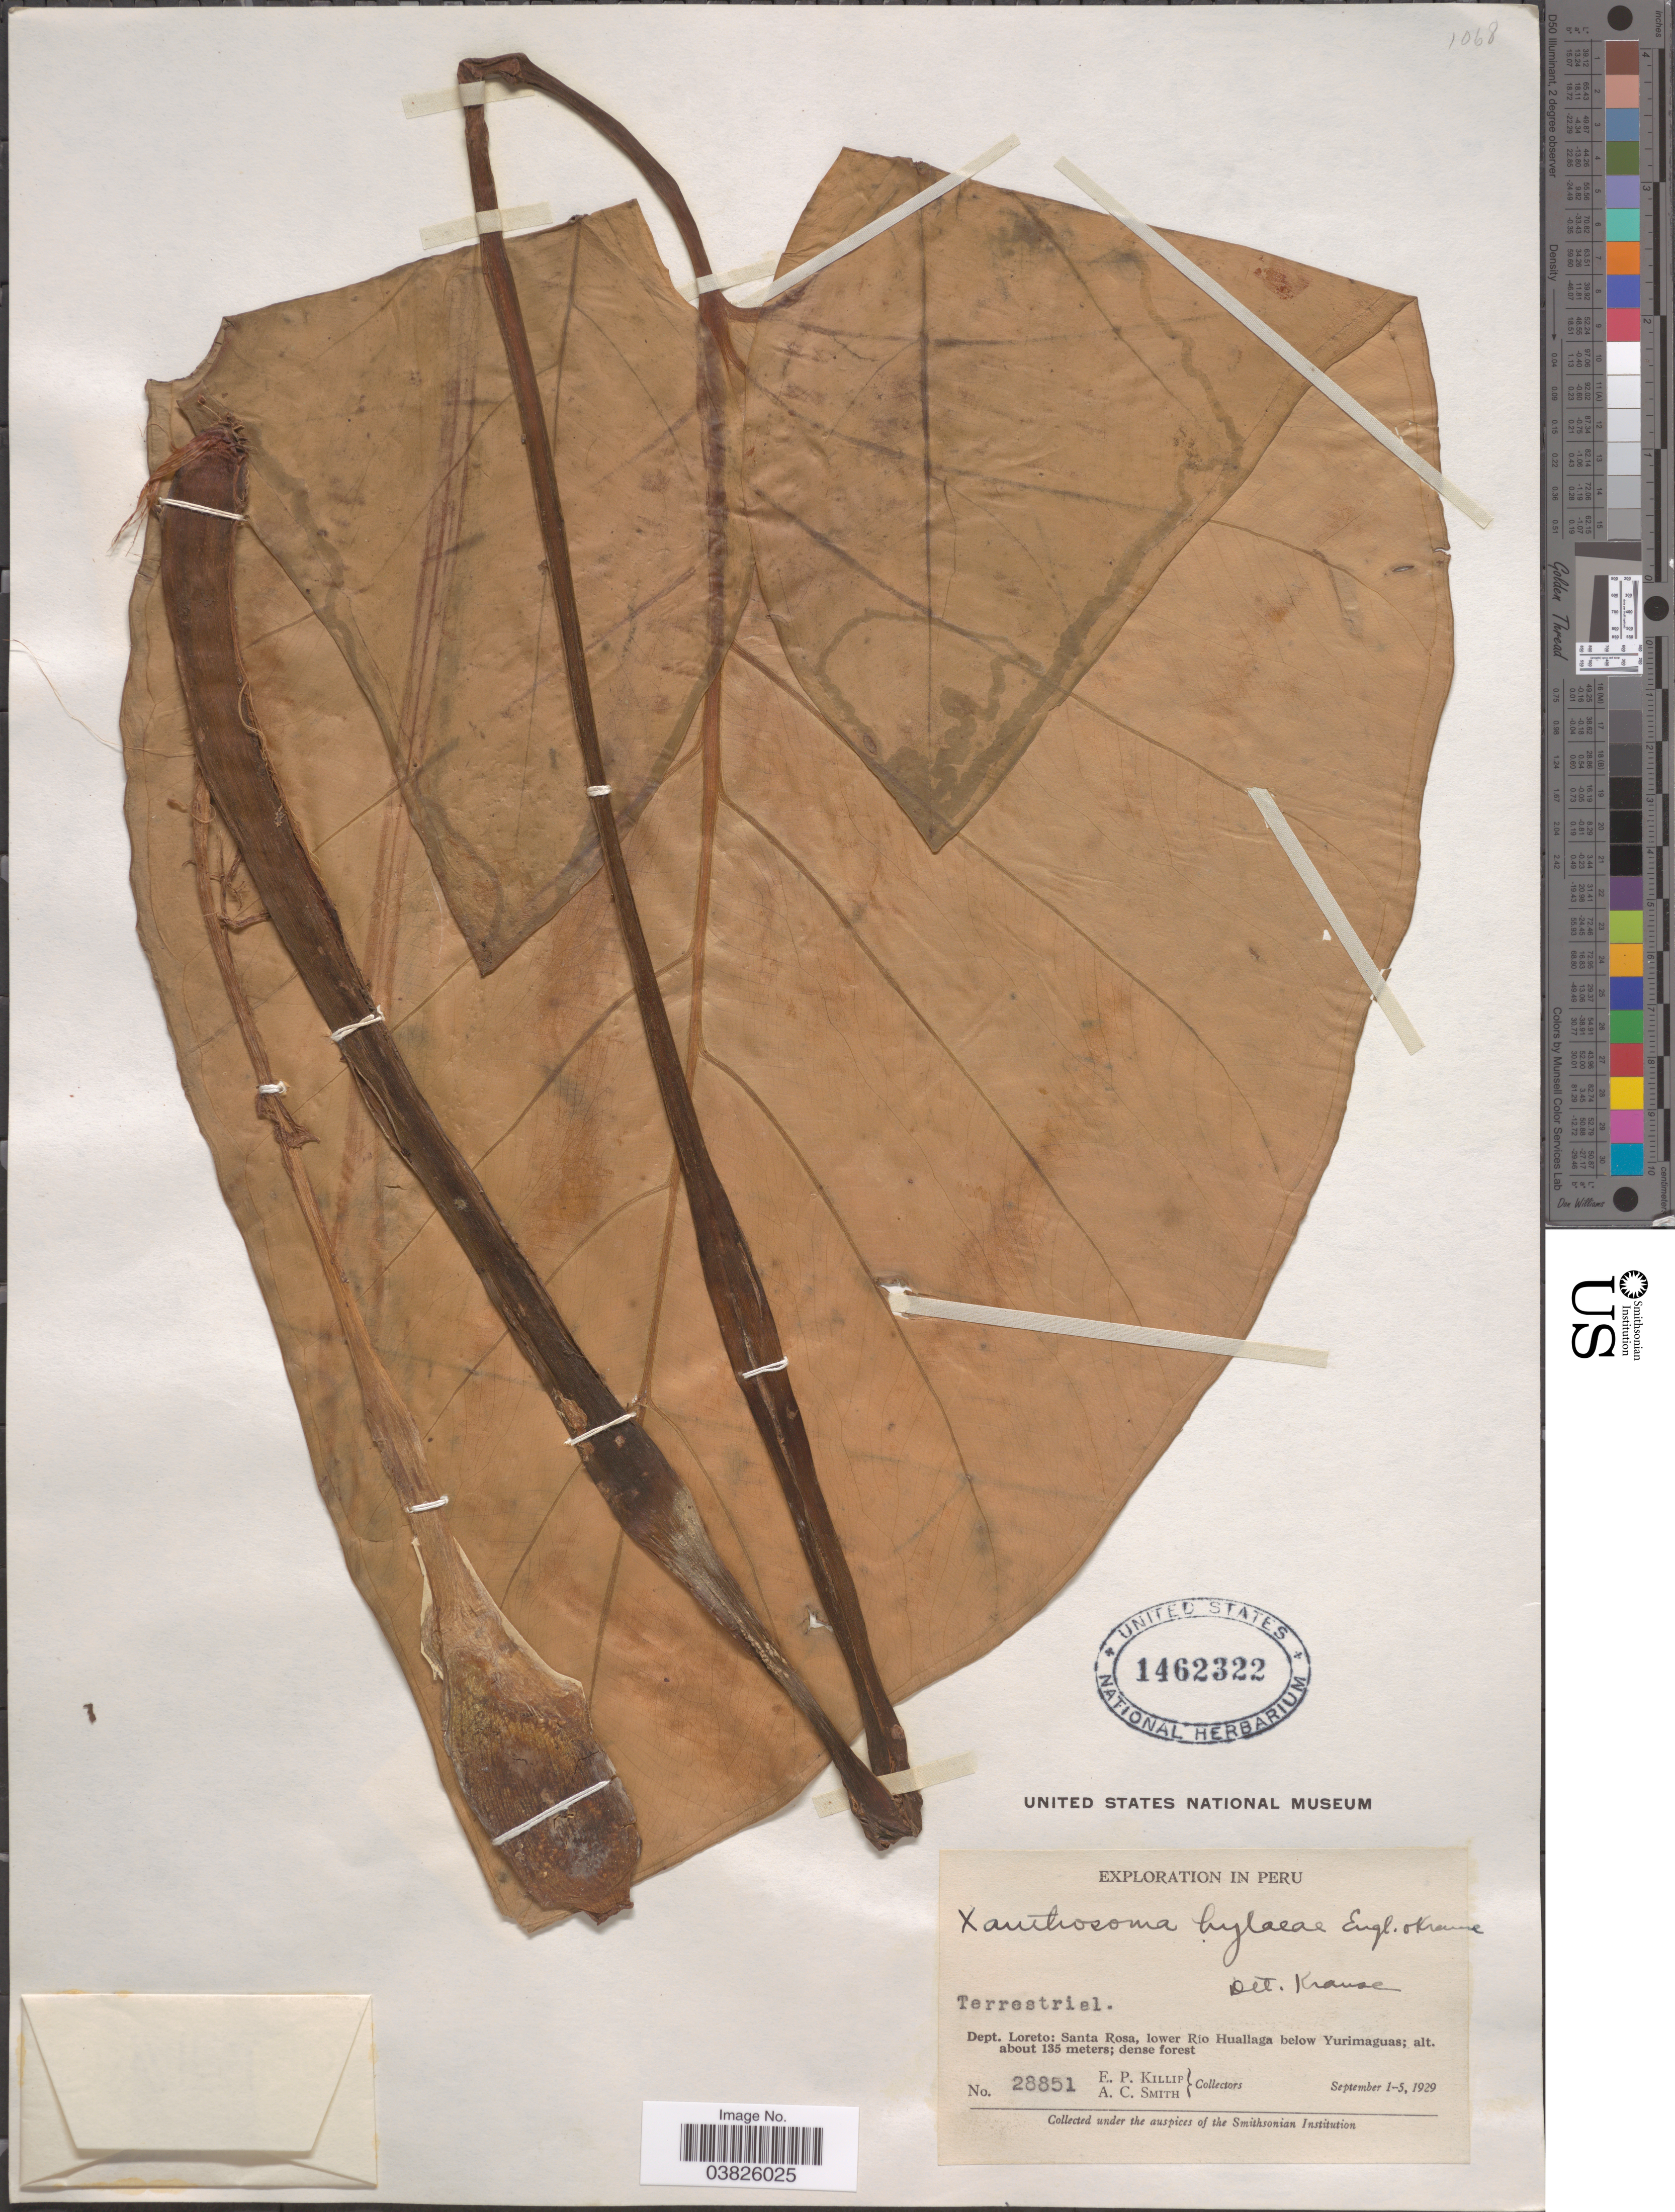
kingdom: Plantae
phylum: Tracheophyta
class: Liliopsida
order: Alismatales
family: Araceae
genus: Xanthosoma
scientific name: Xanthosoma hylaeae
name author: Engl. & K. Krause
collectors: E. P. Killip & A. C. Smith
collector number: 28851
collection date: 1929-09-01/1929-09-05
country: Peru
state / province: Loreto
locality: Dept. Loreto: Santa Rosa, lower Río Huallaga below Yurimaguas.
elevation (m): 135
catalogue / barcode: US 1462322